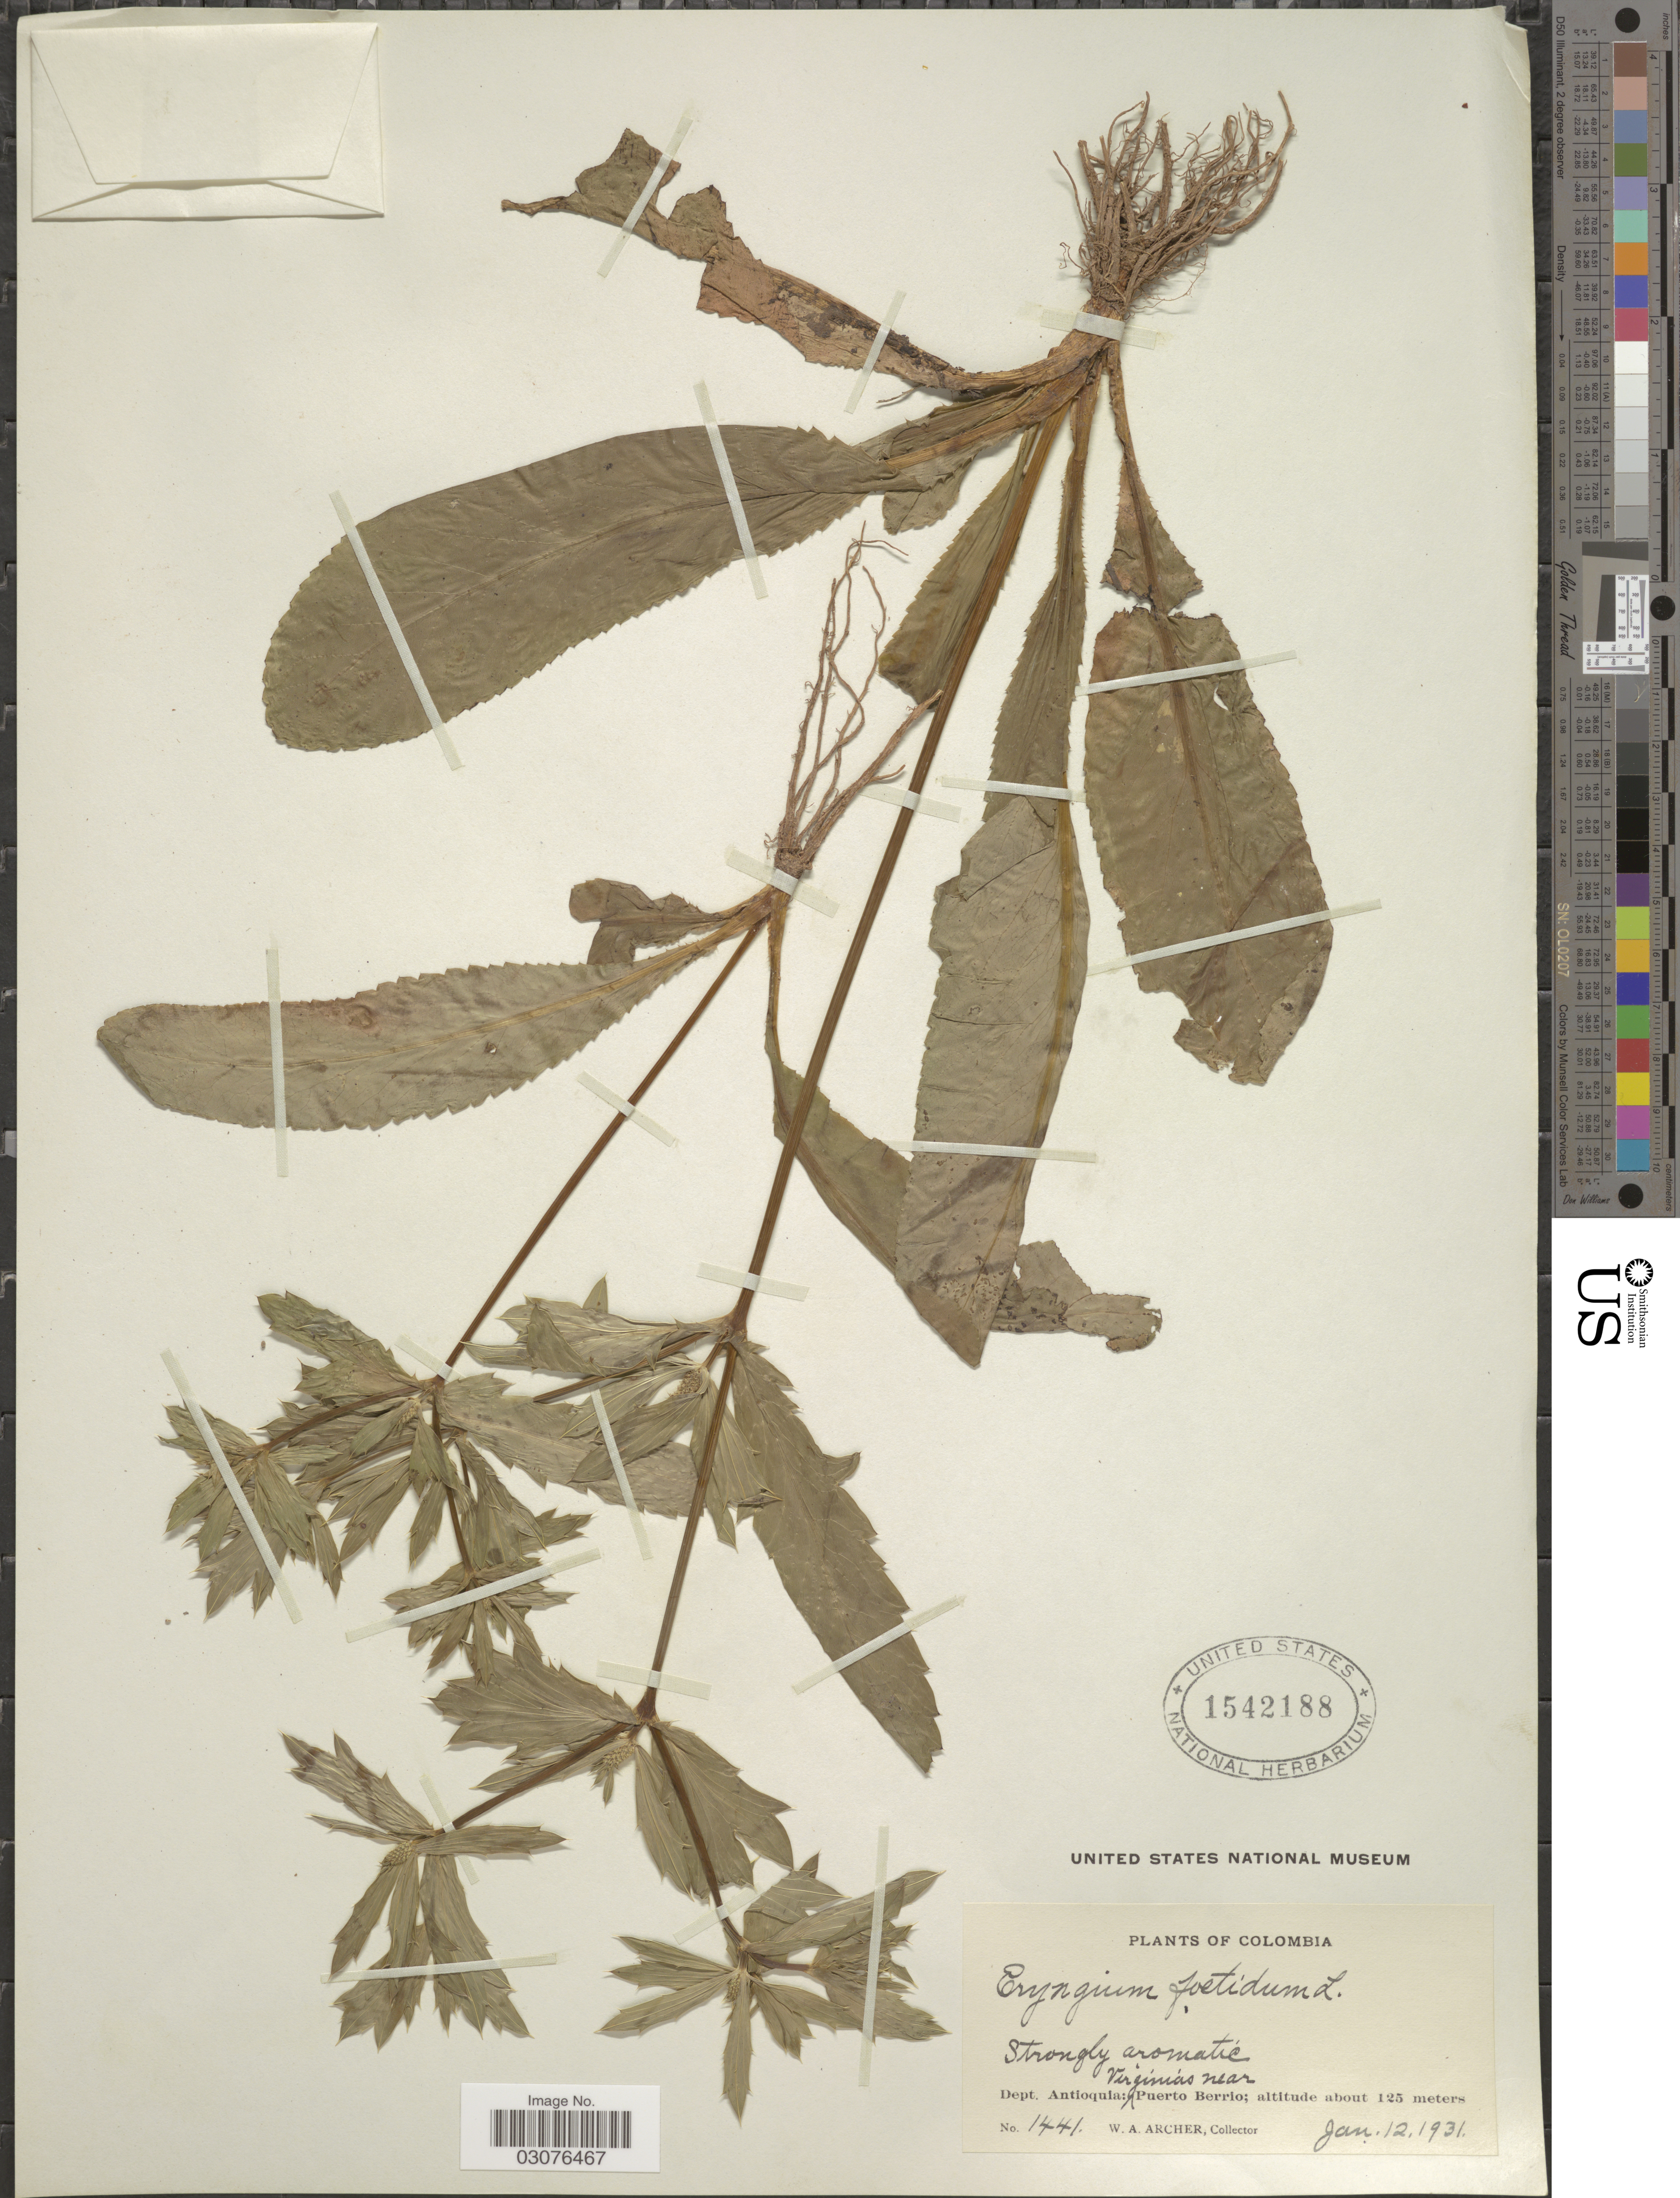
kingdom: Plantae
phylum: Tracheophyta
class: Magnoliopsida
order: Apiales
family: Apiaceae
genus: Eryngium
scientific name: Eryngium foetidum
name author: L.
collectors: W. Archer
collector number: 1441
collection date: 1931-01-12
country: Colombia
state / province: Antioquia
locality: Dept. Antioquia: Virginias near Puerto Berrio.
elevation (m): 125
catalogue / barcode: US 1542188